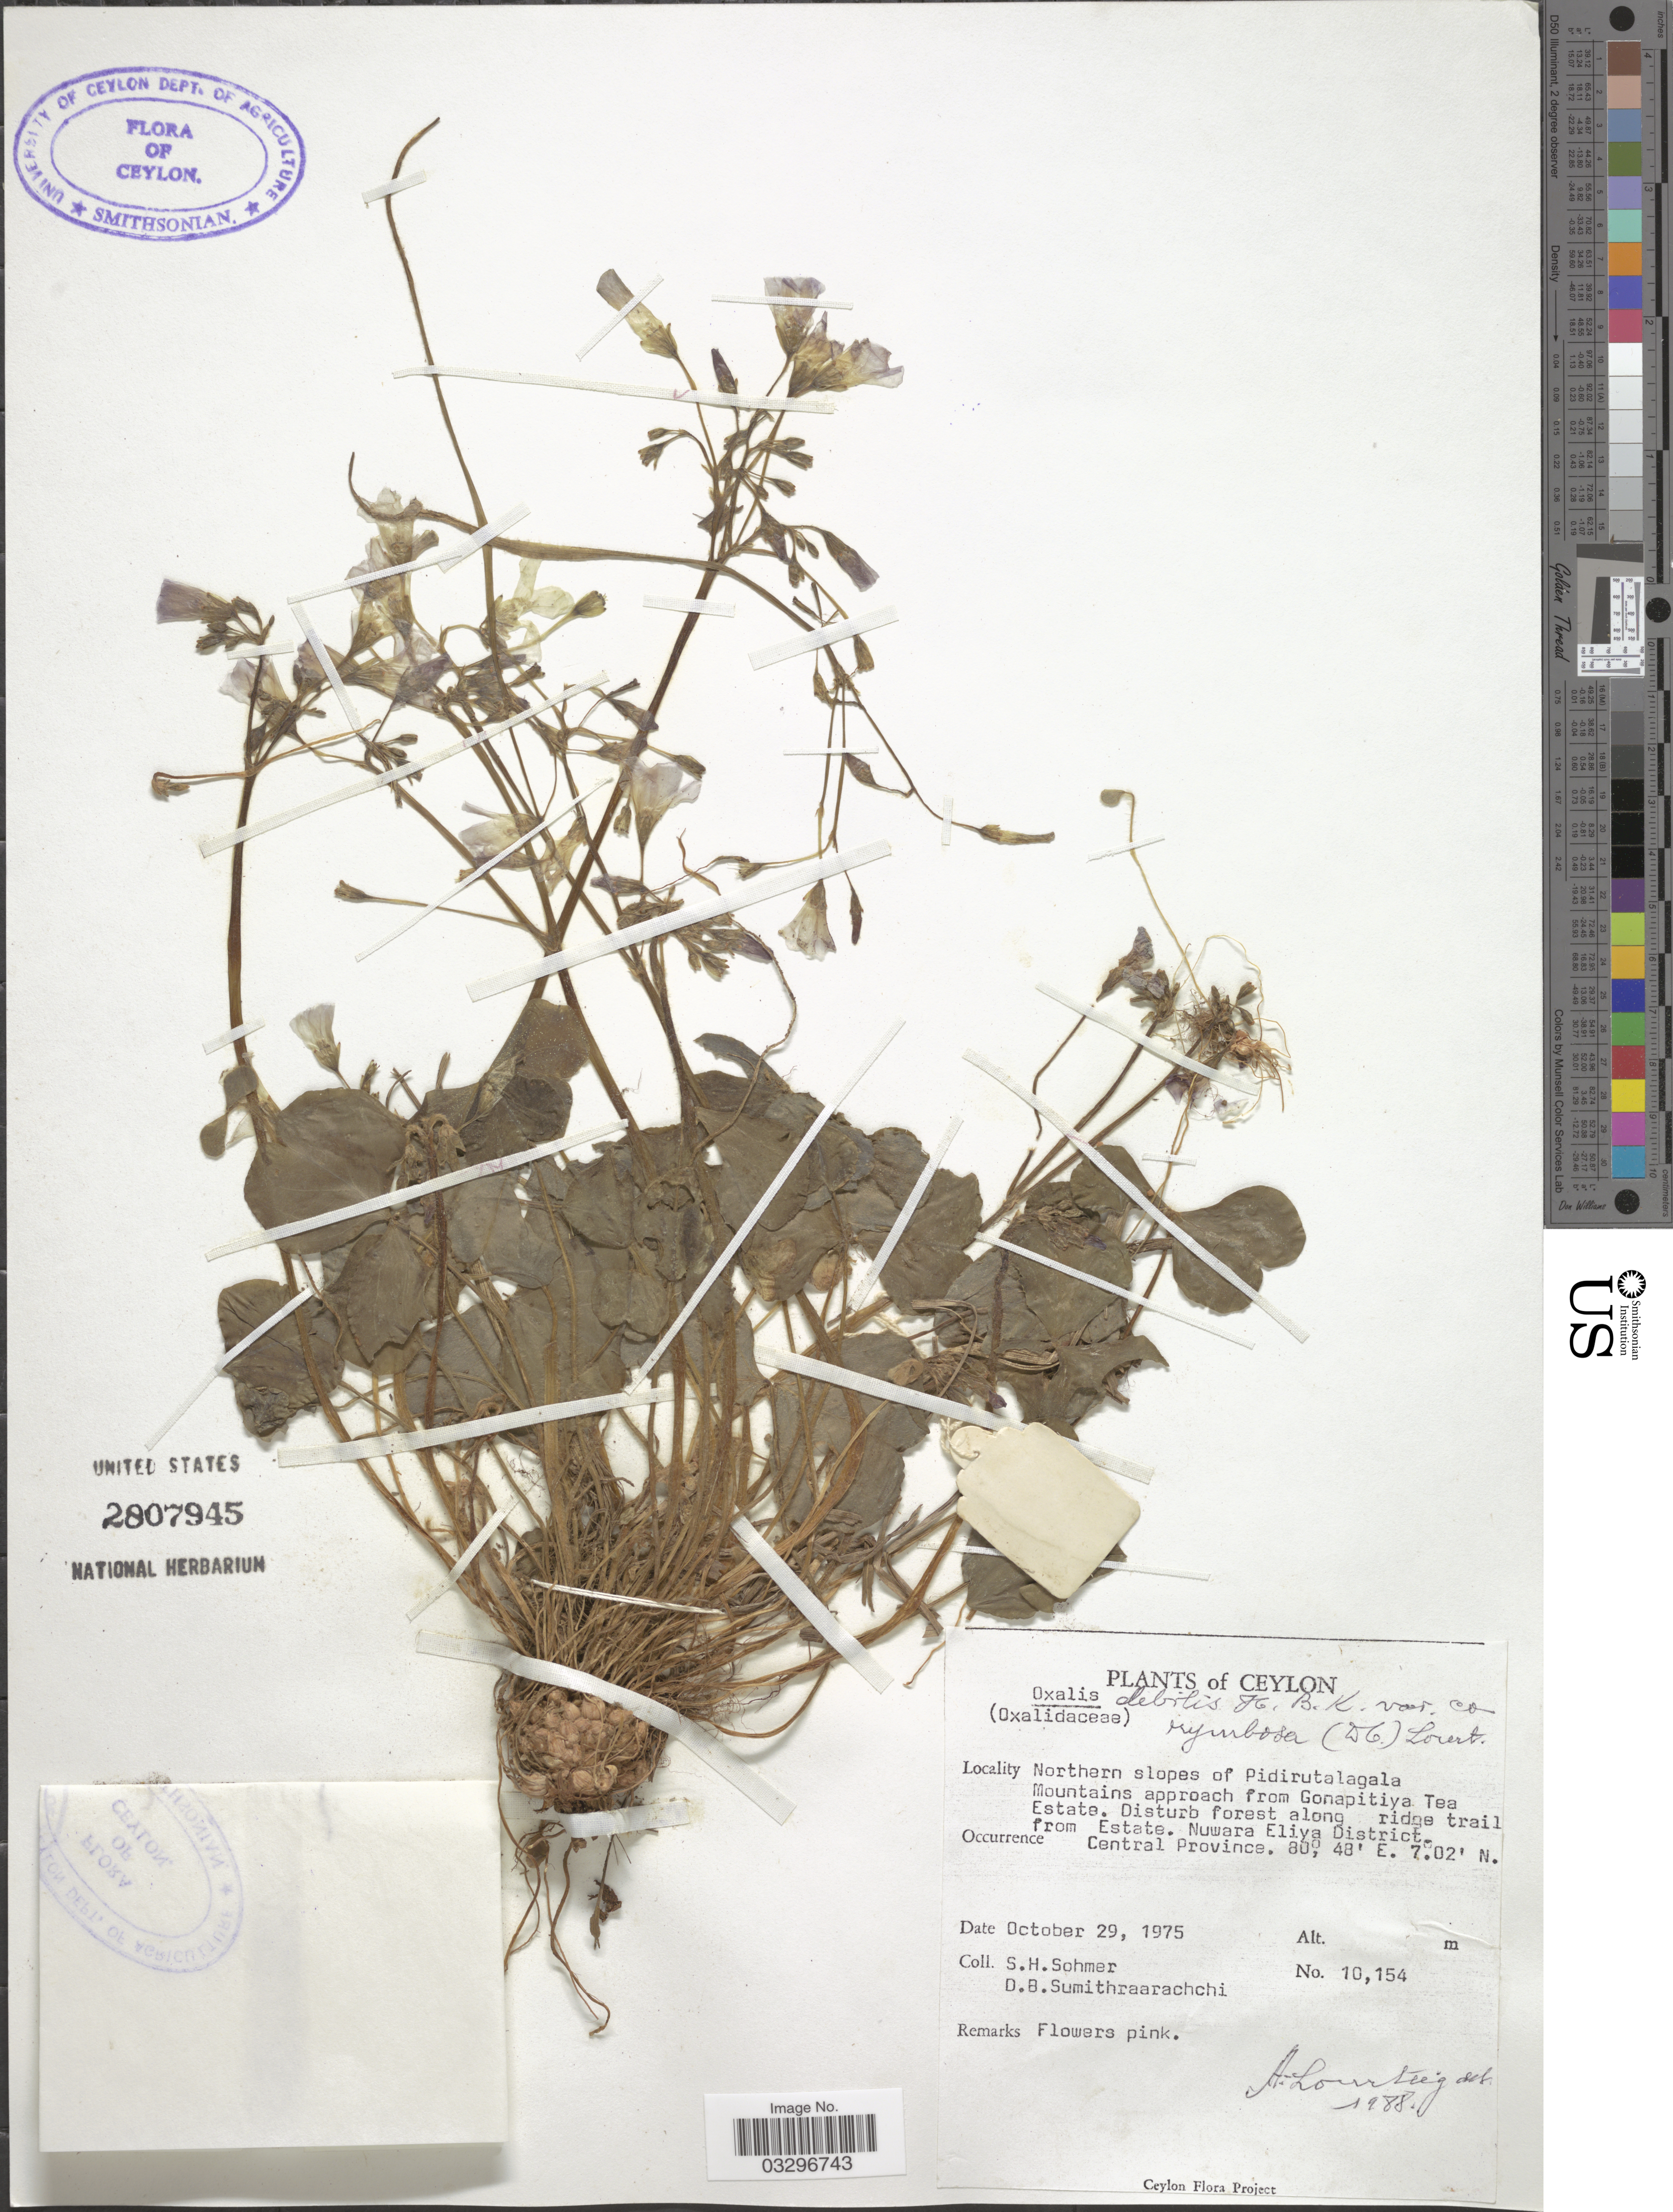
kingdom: Plantae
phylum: Tracheophyta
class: Magnoliopsida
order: Oxalidales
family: Oxalidaceae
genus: Oxalis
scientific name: Oxalis debilis var. corymbosa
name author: (DC.) Lourteig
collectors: S. H. Sohmer & D. B. Sumithraarachchi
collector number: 10154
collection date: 1975-10-29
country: Sri Lanka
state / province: Central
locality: Ceylon. Northern slopes of Pidirutalagala Mountains approach from Gonapitiya Tea Estate. Disturbe forest along ridge trail from Estate. Nuwara Eliya District. Central Province.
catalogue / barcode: US 2807945